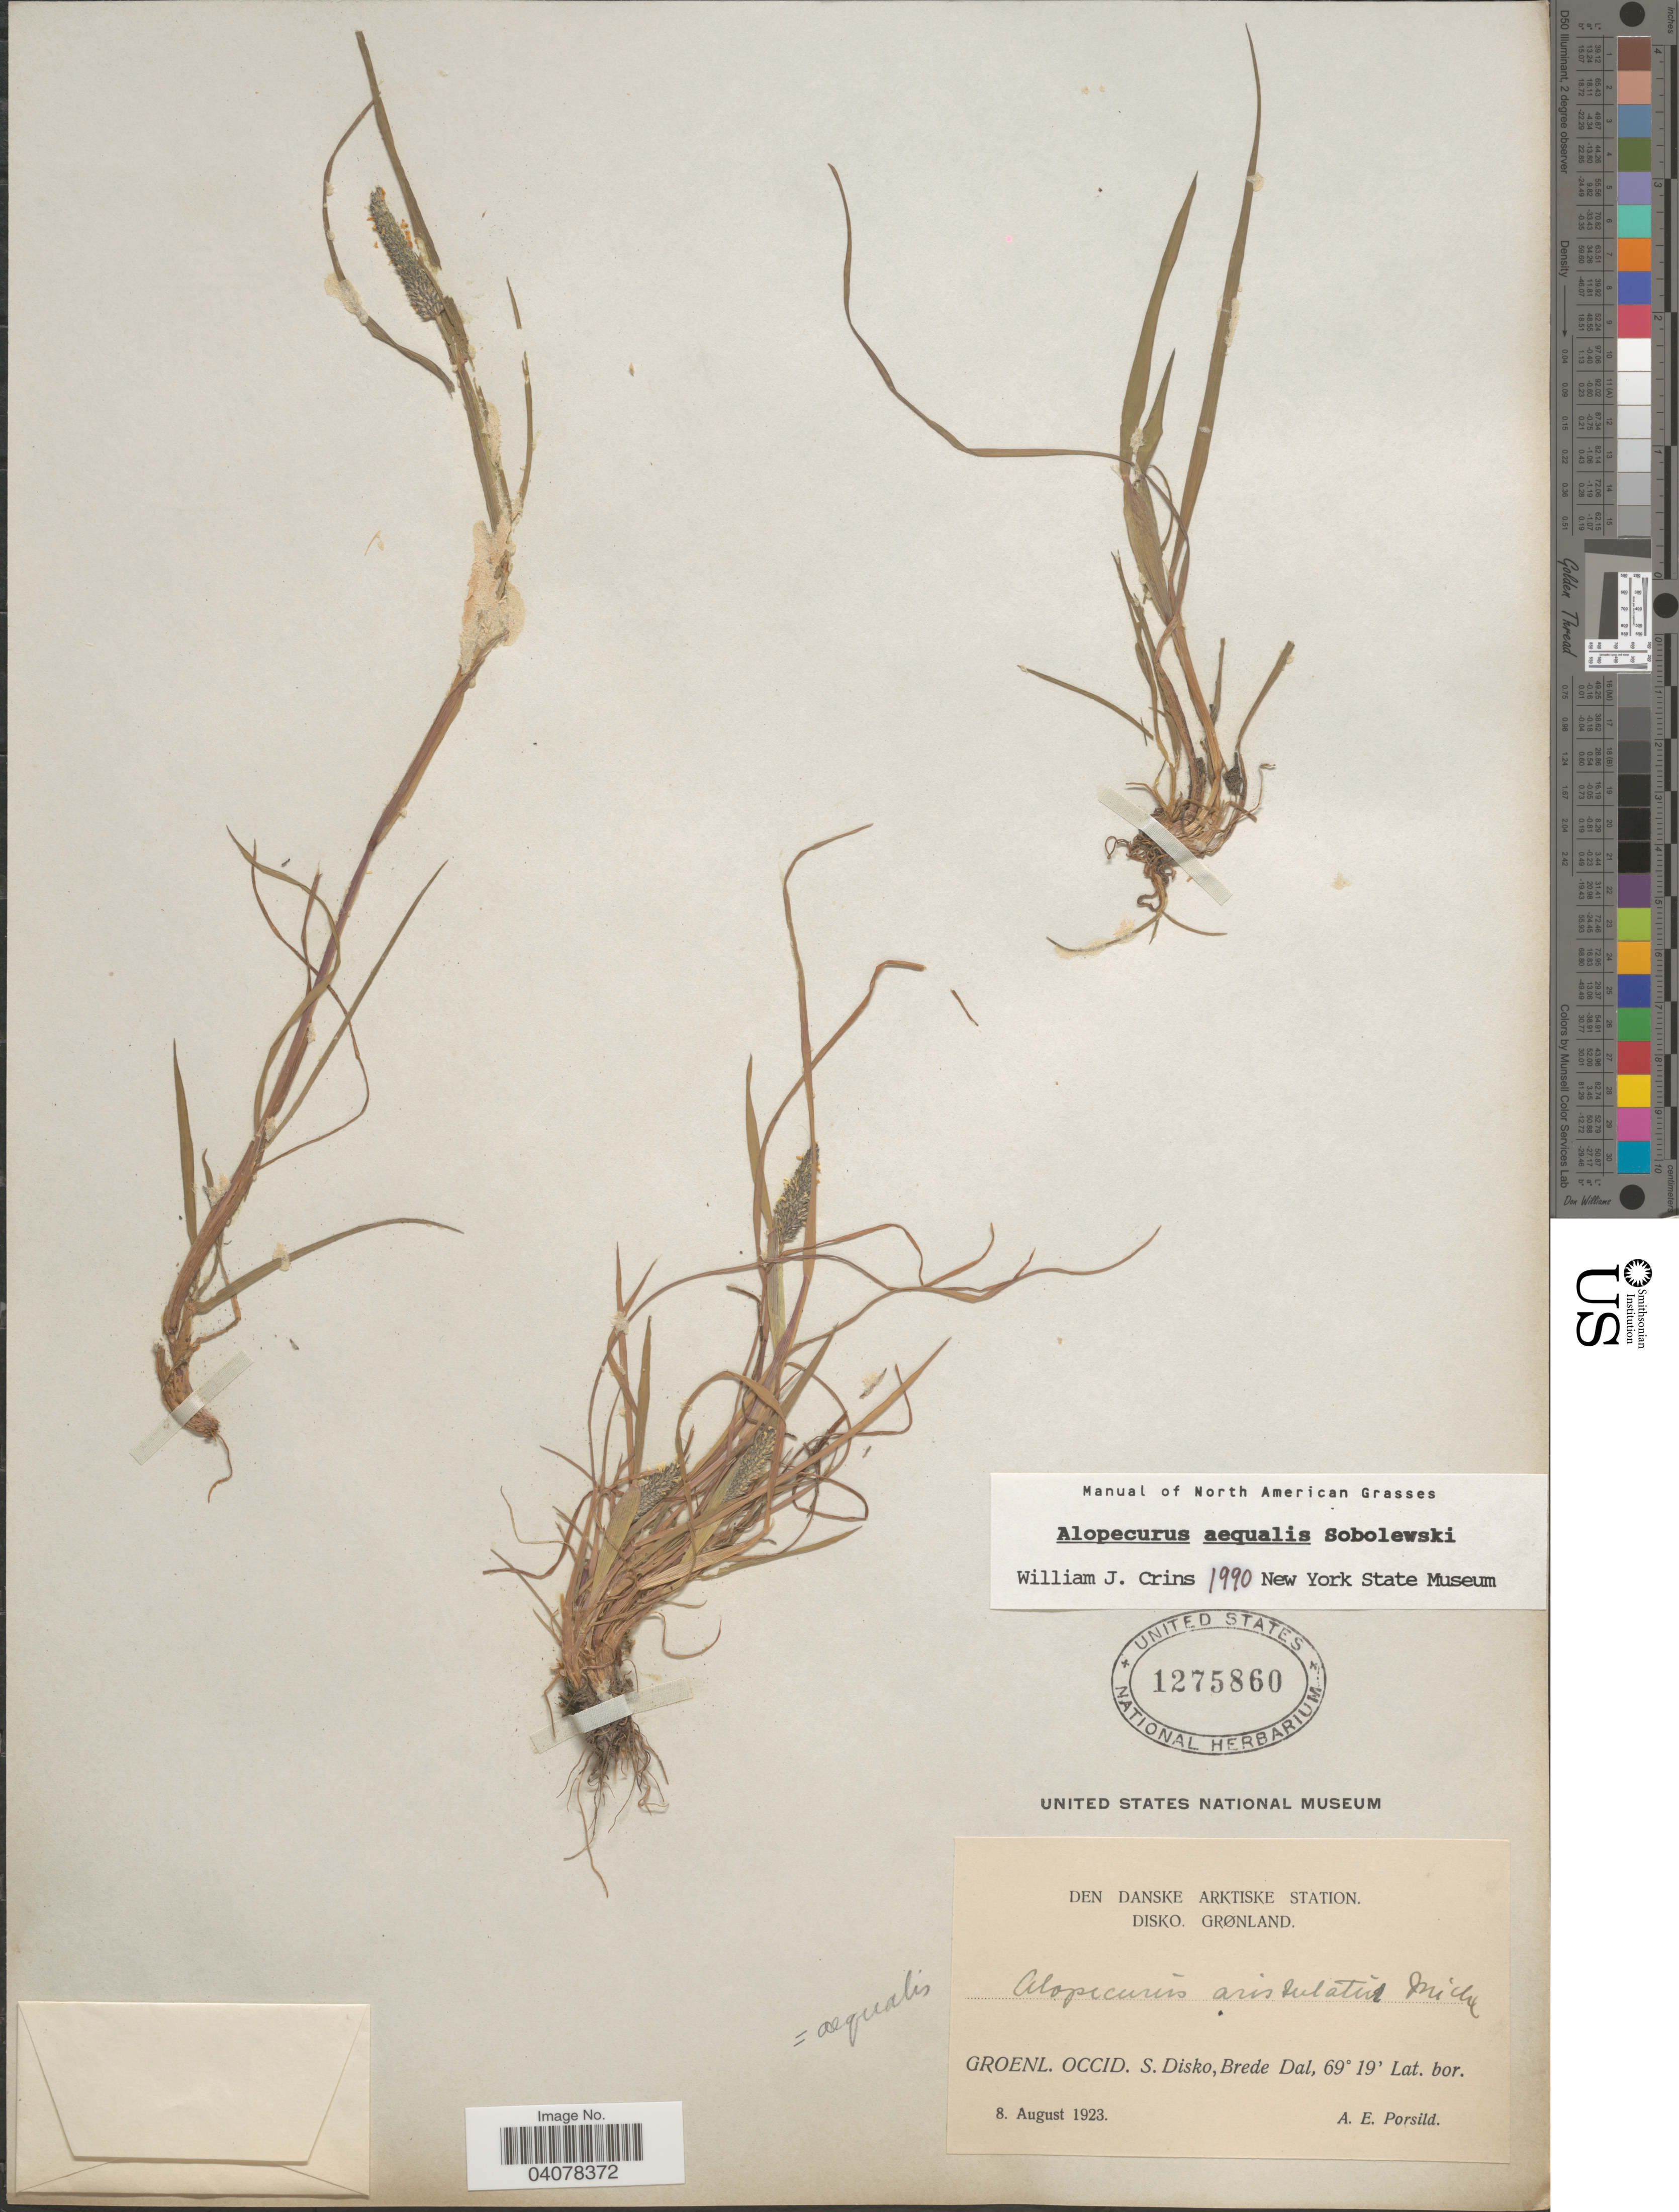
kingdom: Plantae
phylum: Tracheophyta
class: Liliopsida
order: Poales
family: Poaceae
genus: Alopecurus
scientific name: Alopecurus aequalis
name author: Sobol.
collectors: A. E. Porsild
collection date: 1923-08-08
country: Greenland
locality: Den Danske Arktiske Station, Disko, Grønland. Groenl. Occid. S. Disko, Brede Dal.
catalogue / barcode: US 1275860